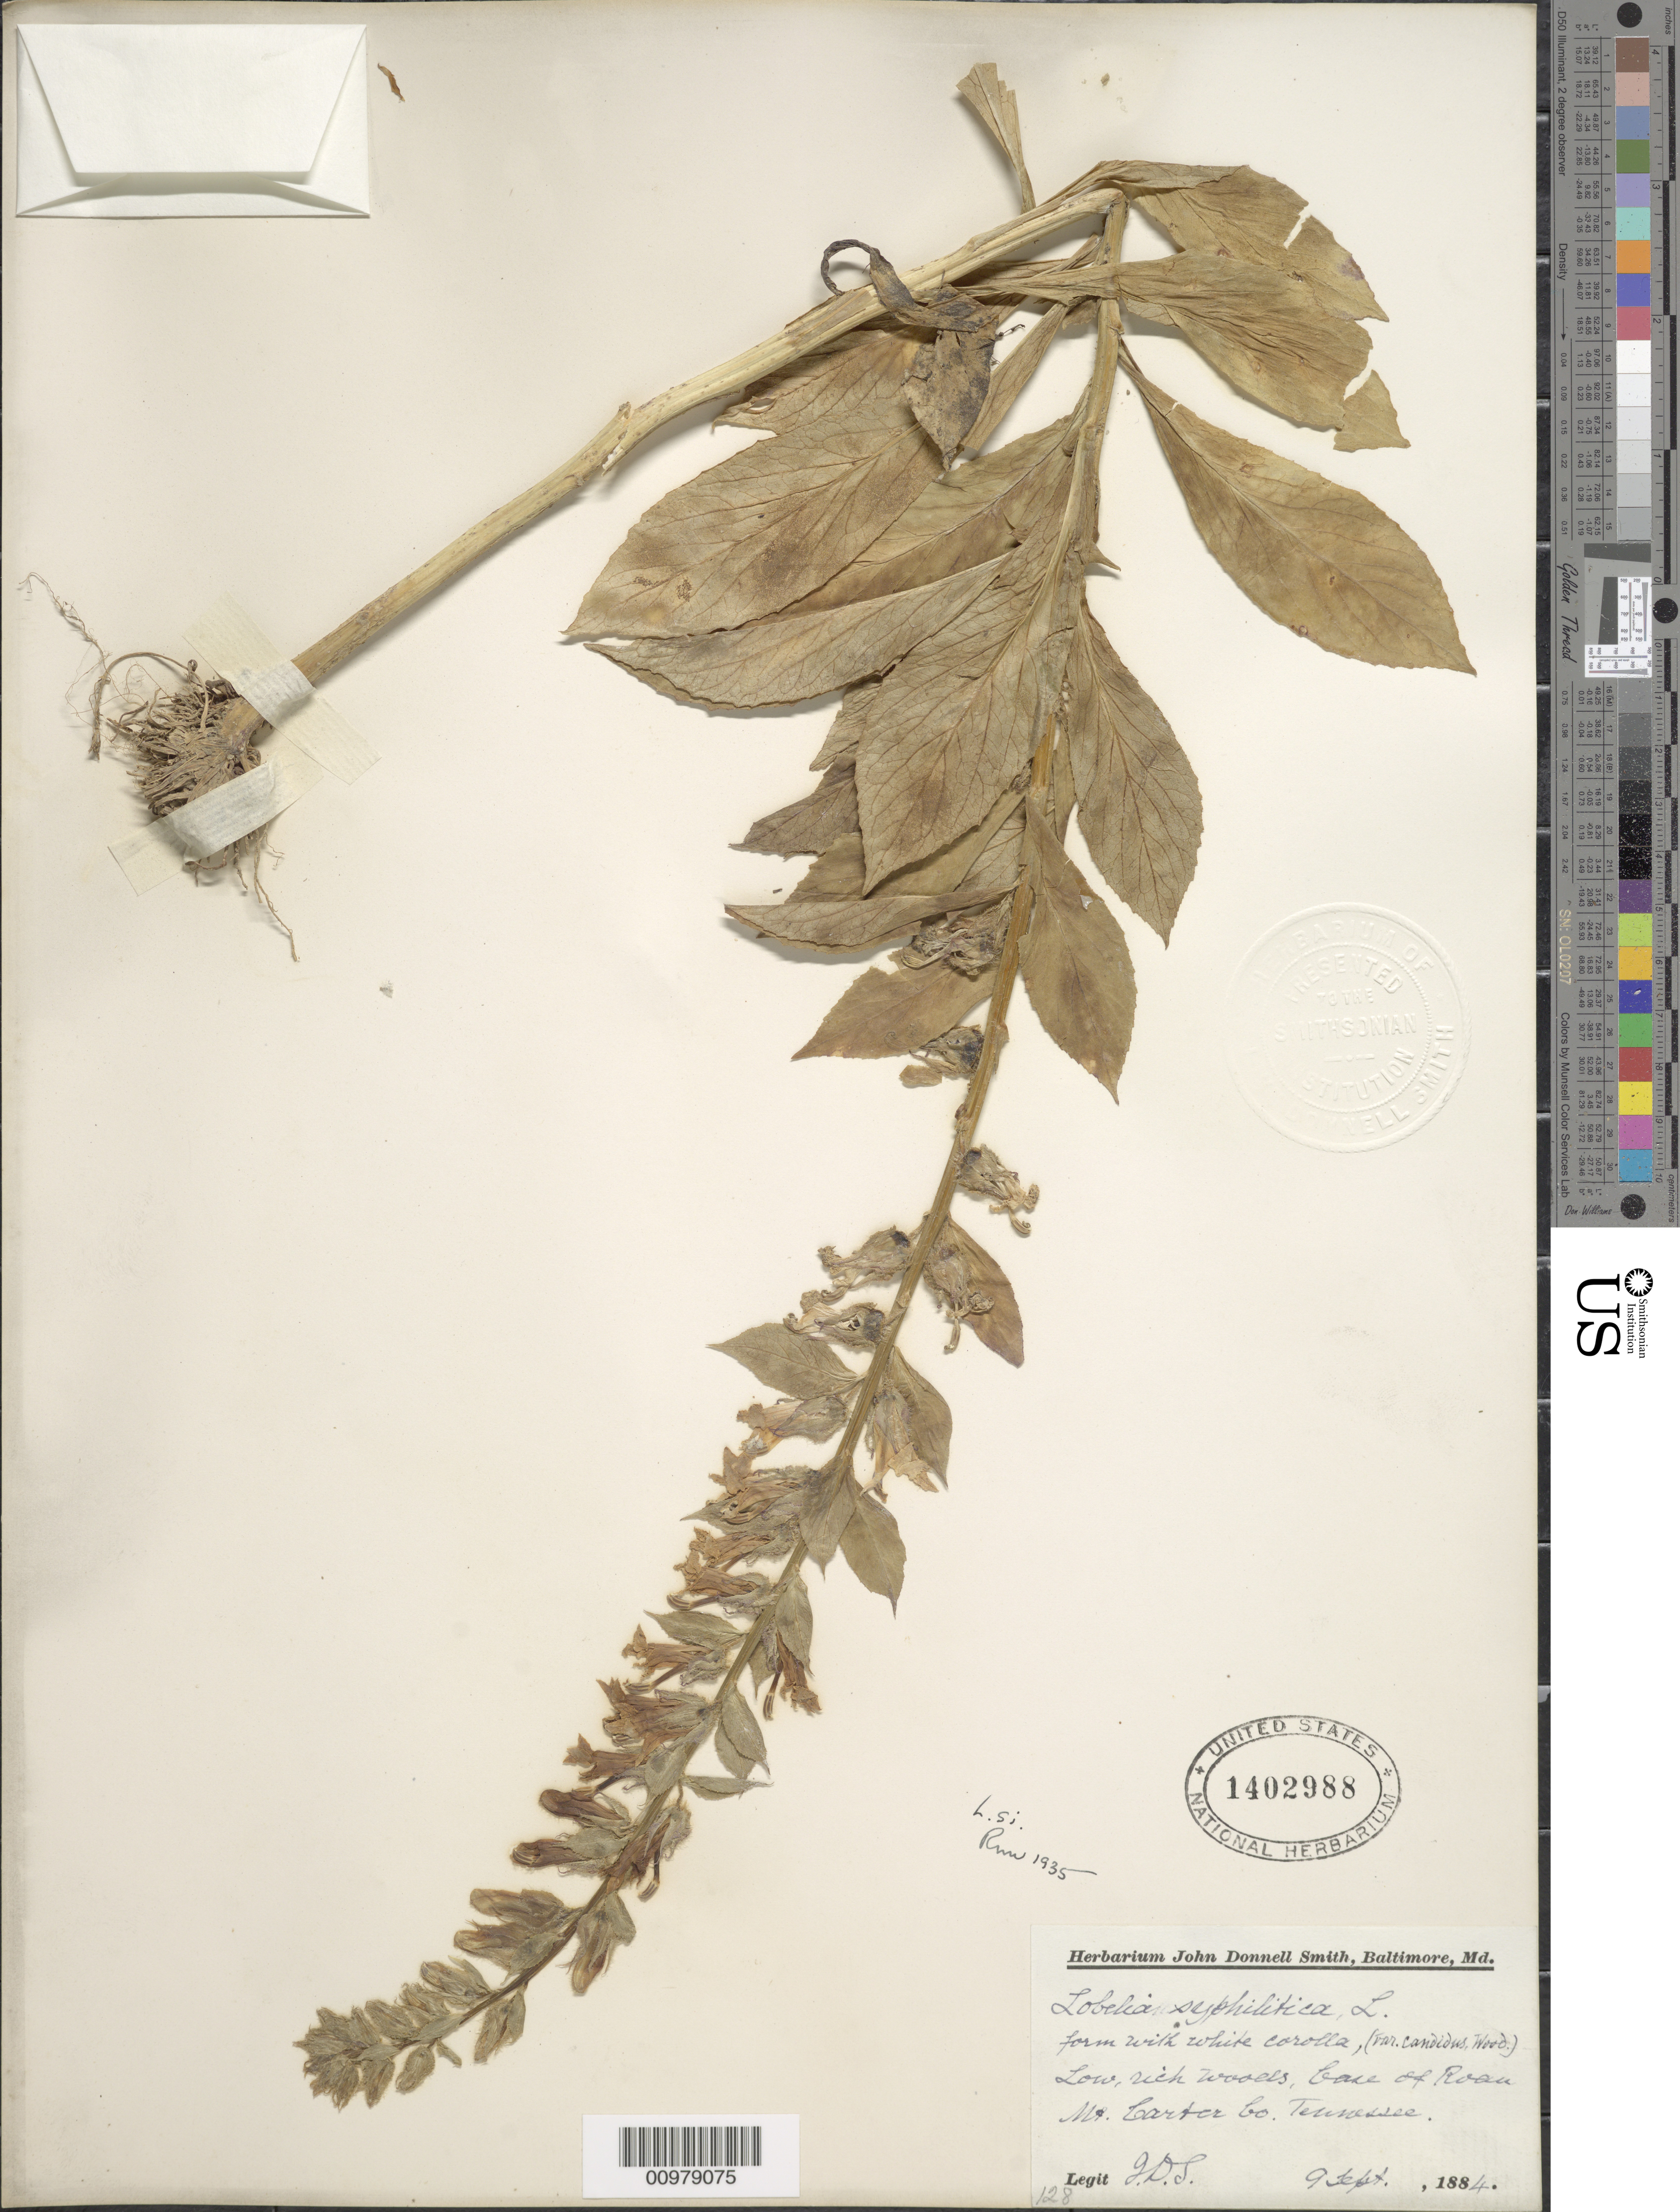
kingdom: Plantae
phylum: Tracheophyta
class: Magnoliopsida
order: Asterales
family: Campanulaceae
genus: Lobelia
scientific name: Lobelia siphilitica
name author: L.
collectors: J. Donnell Smith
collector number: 128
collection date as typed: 9 Sep 1884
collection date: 1884-09-09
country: United States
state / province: Tennessee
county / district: Carter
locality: Base of Roan Mt.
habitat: low rich woods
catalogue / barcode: US 1402988